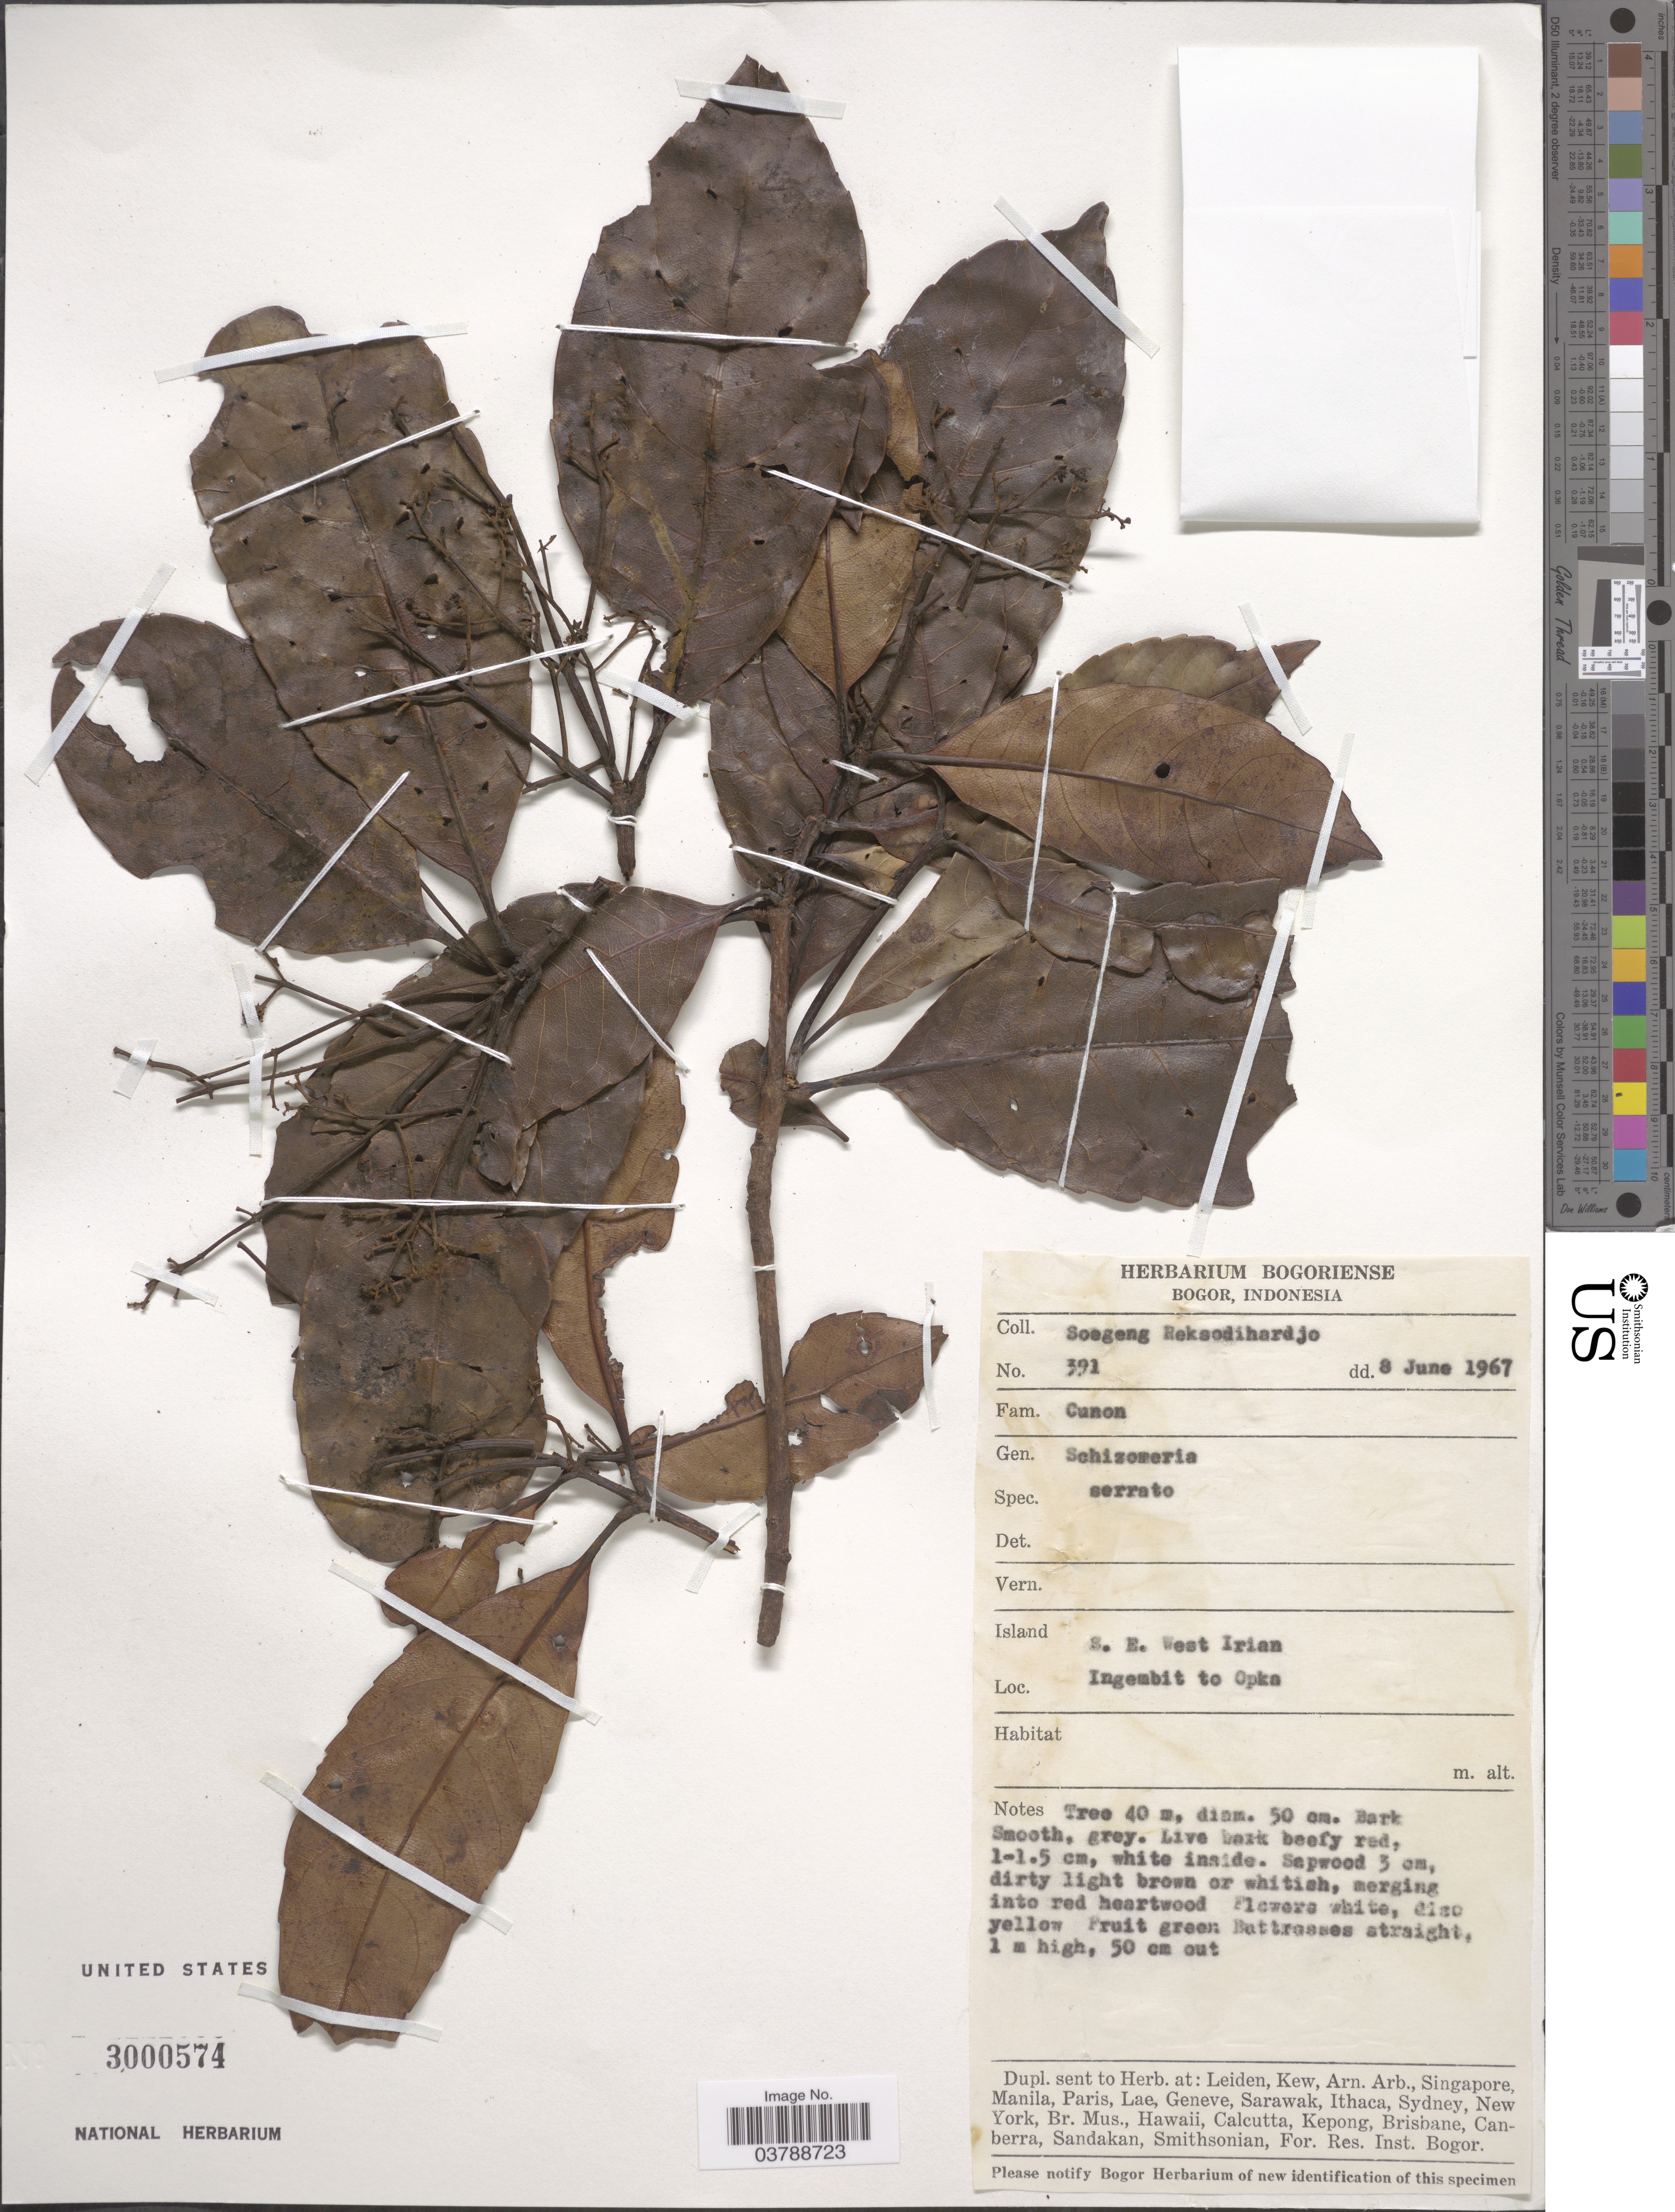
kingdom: Plantae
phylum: Tracheophyta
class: Magnoliopsida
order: Oxalidales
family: Cunoniaceae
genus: Schizomeria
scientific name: Schizomeria serrata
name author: (Hochr.) Hochr.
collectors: W. Soegeng-Reksodihardjo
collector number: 391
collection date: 1967-06-08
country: Indonesia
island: New Guinea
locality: Island S. E. West Irian. Ingembit to Opka.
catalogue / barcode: US 3000574